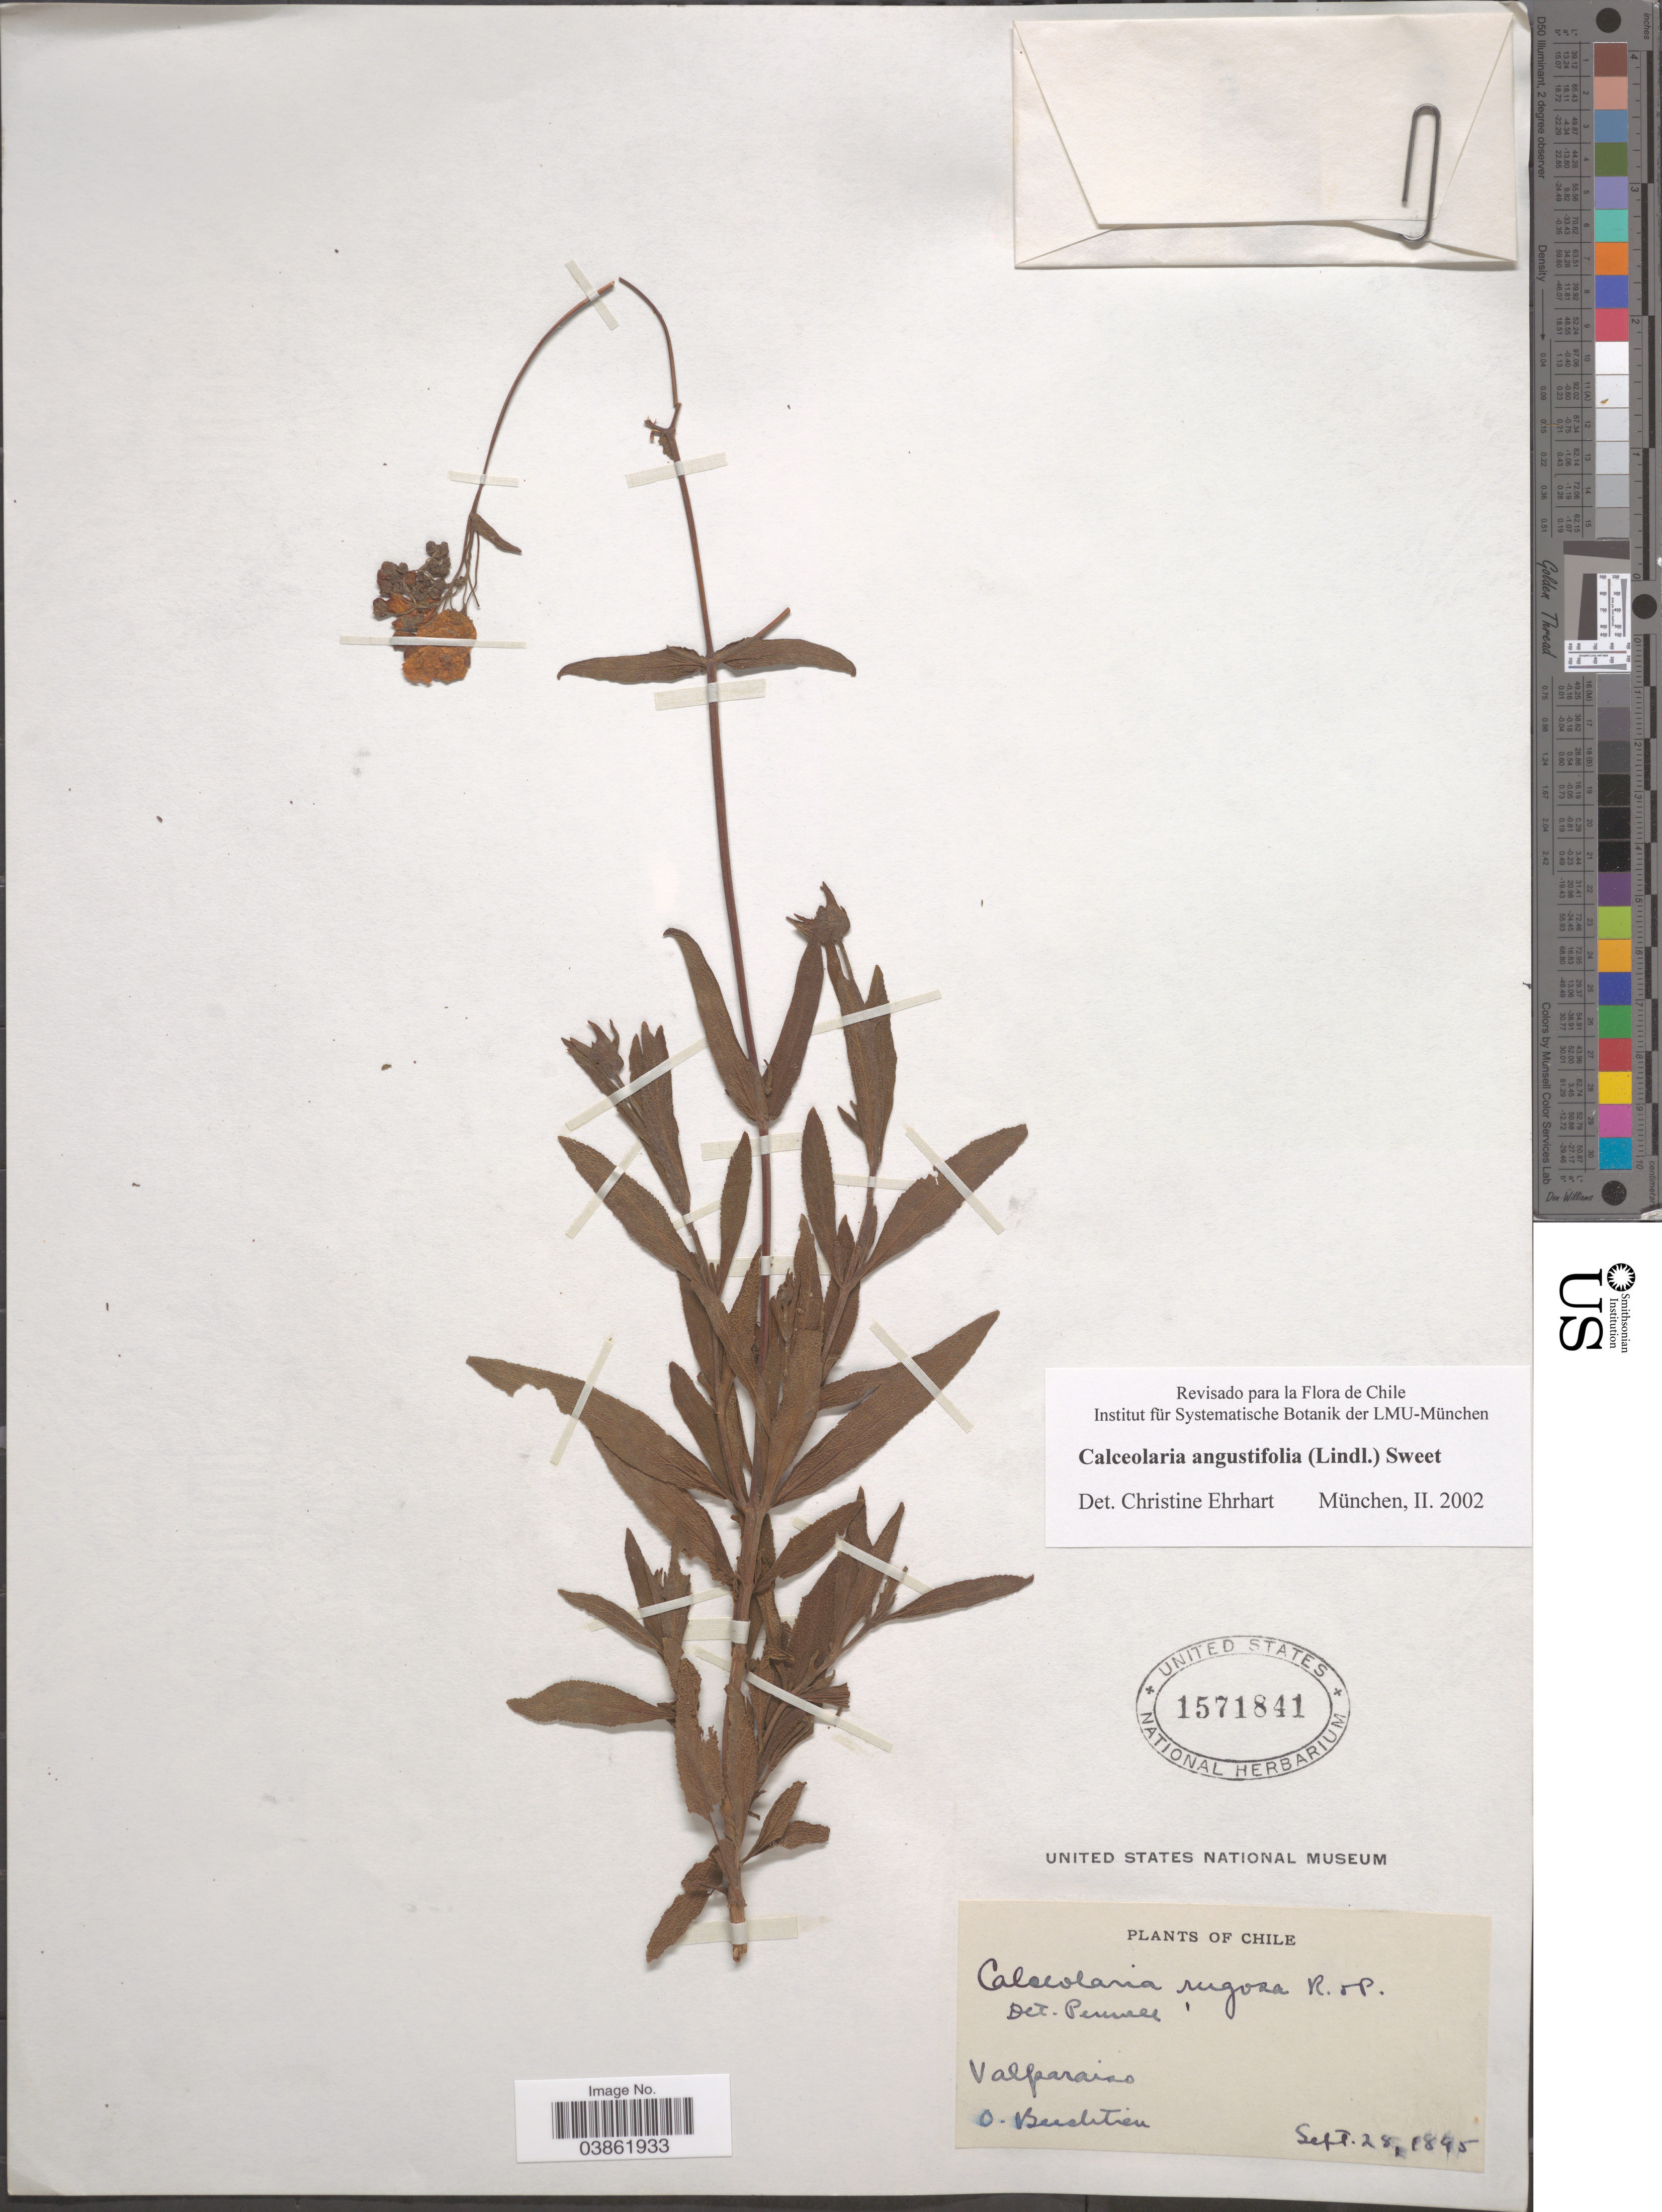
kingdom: Plantae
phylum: Tracheophyta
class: Magnoliopsida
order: Lamiales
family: Calceolariaceae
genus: Calceolaria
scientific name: Calceolaria angustifolia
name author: (Lindl.) Sweet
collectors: O. Buchtien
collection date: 1895-09-28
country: Chile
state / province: Valparaíso (V)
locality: Valparaiso.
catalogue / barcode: US 1571841